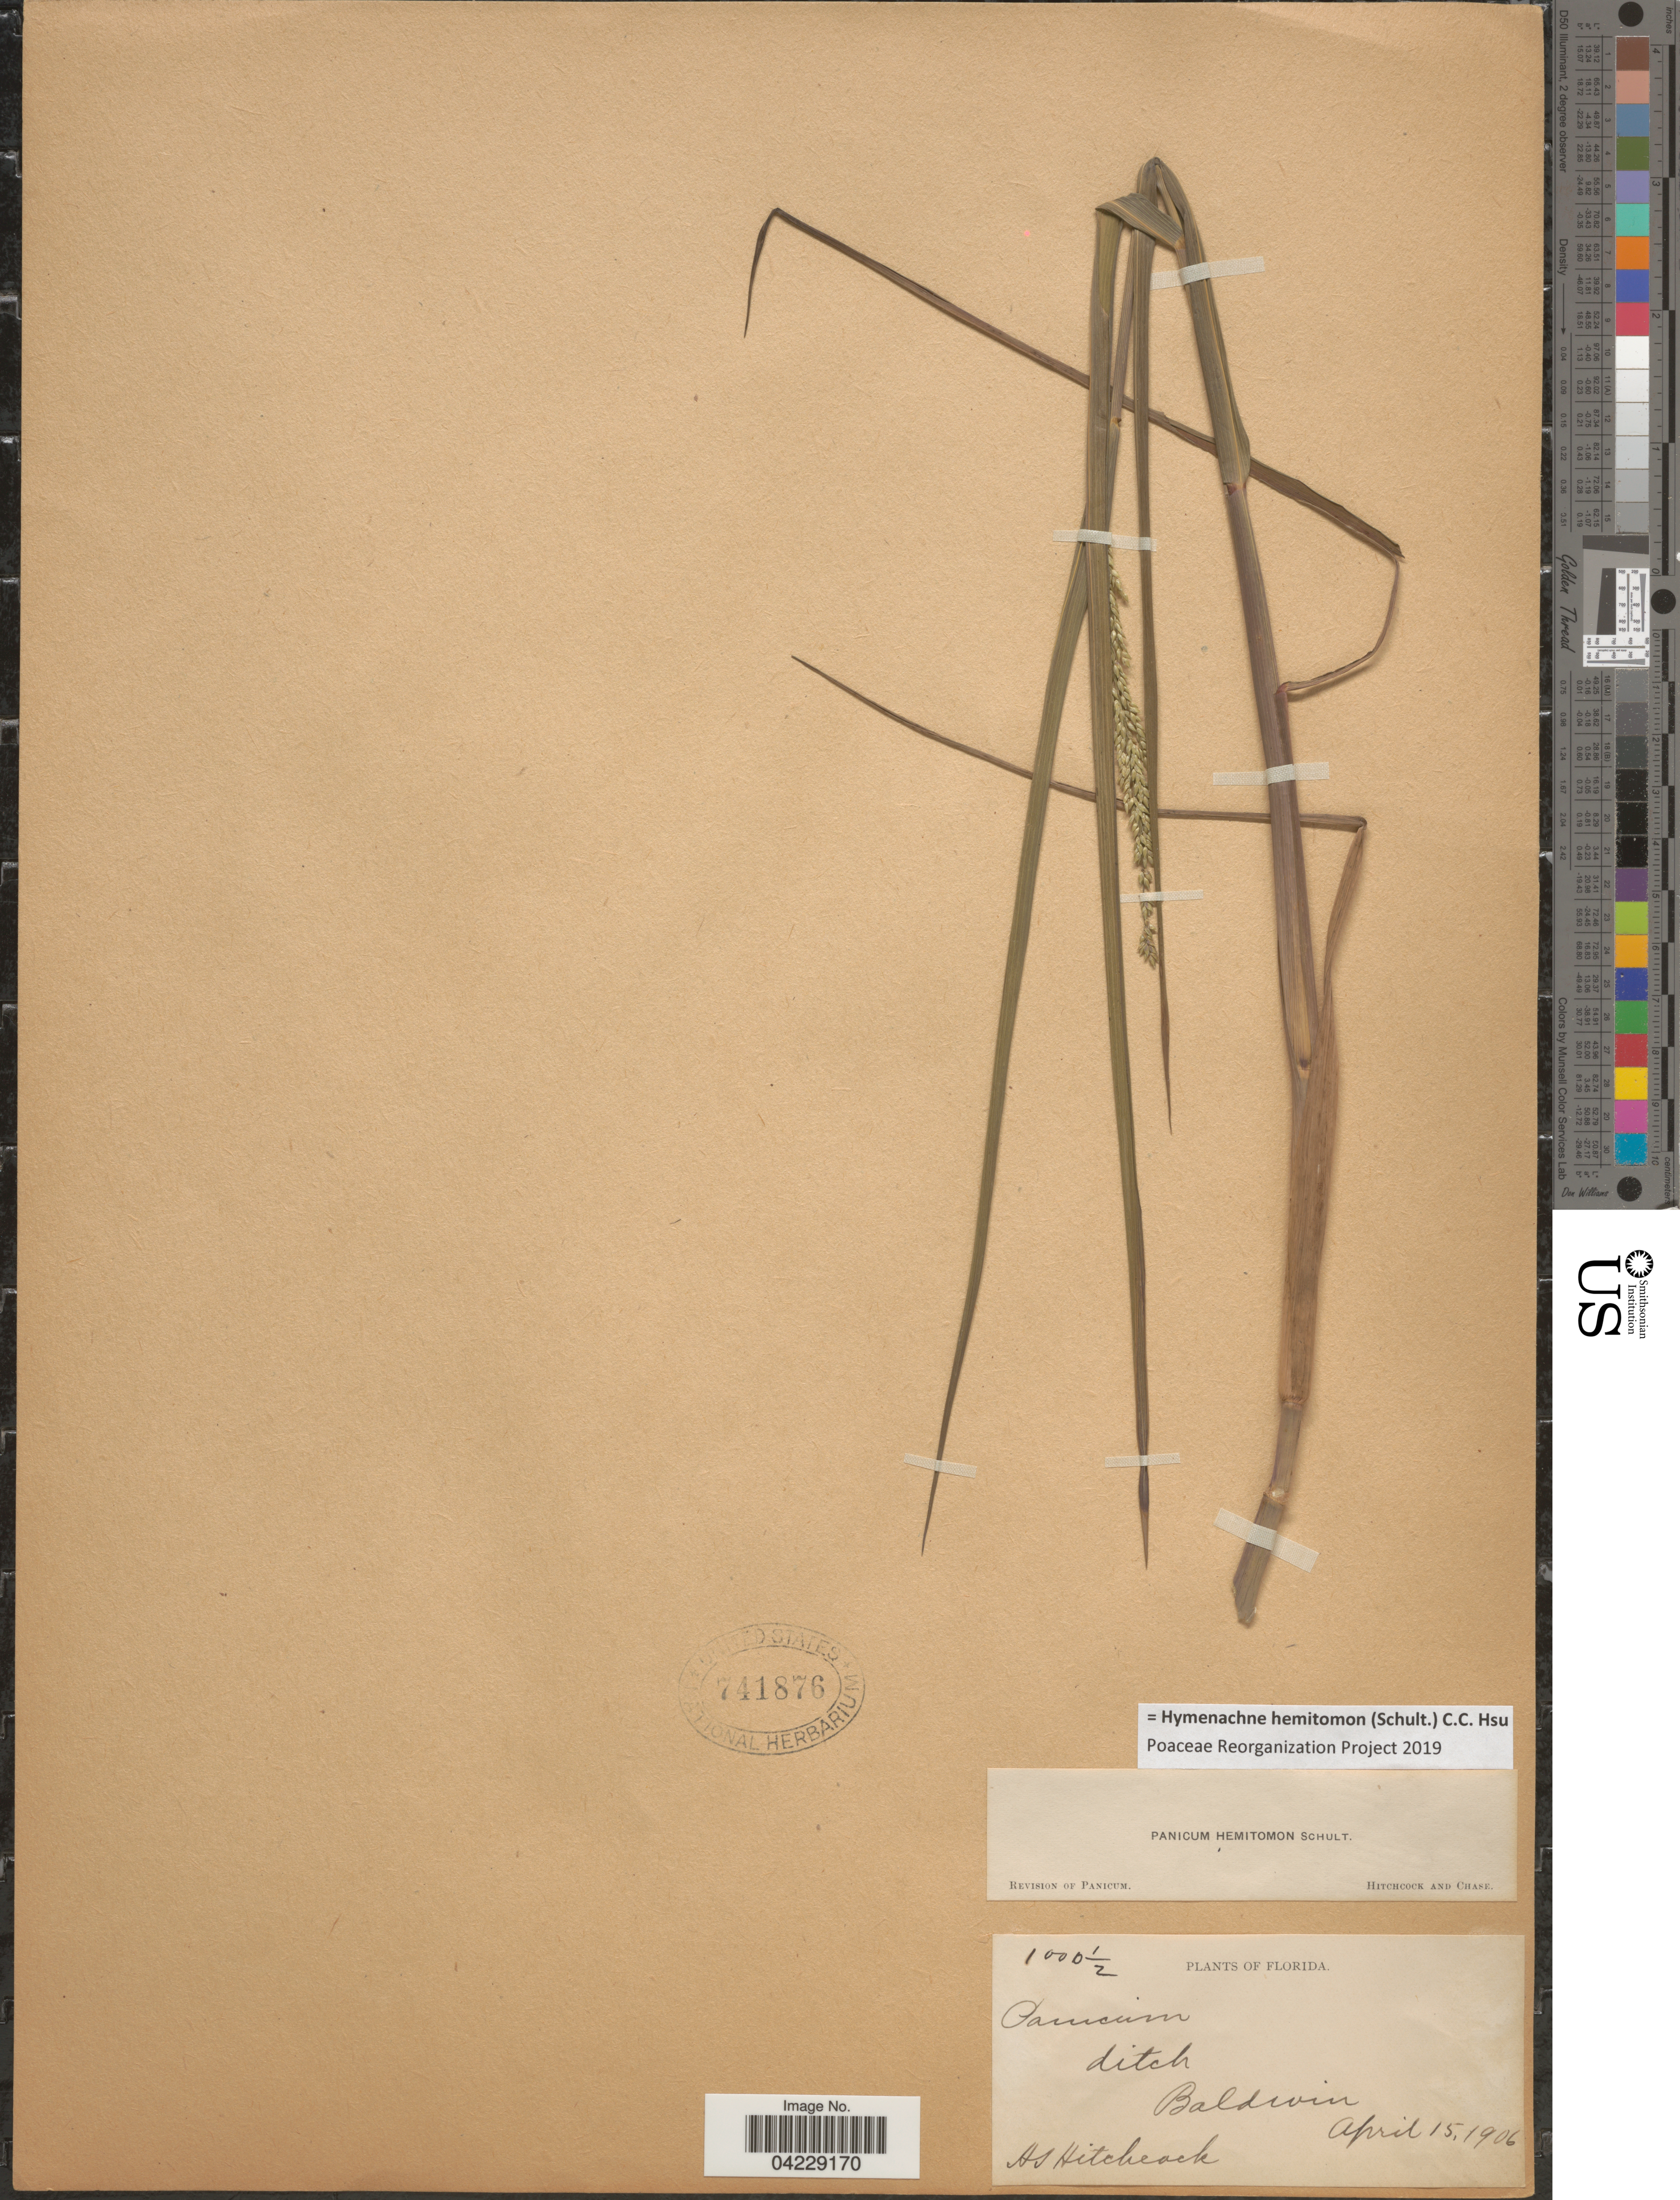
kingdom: Plantae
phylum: Tracheophyta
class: Liliopsida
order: Poales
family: Poaceae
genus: Hymenachne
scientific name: Hymenachne hemitomon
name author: (Schult.) C. C. Hsu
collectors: A. S. Hitchcock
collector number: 1000½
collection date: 1906-04-15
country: United States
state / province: Florida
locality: Ditch Baldwin.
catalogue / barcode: US 741876